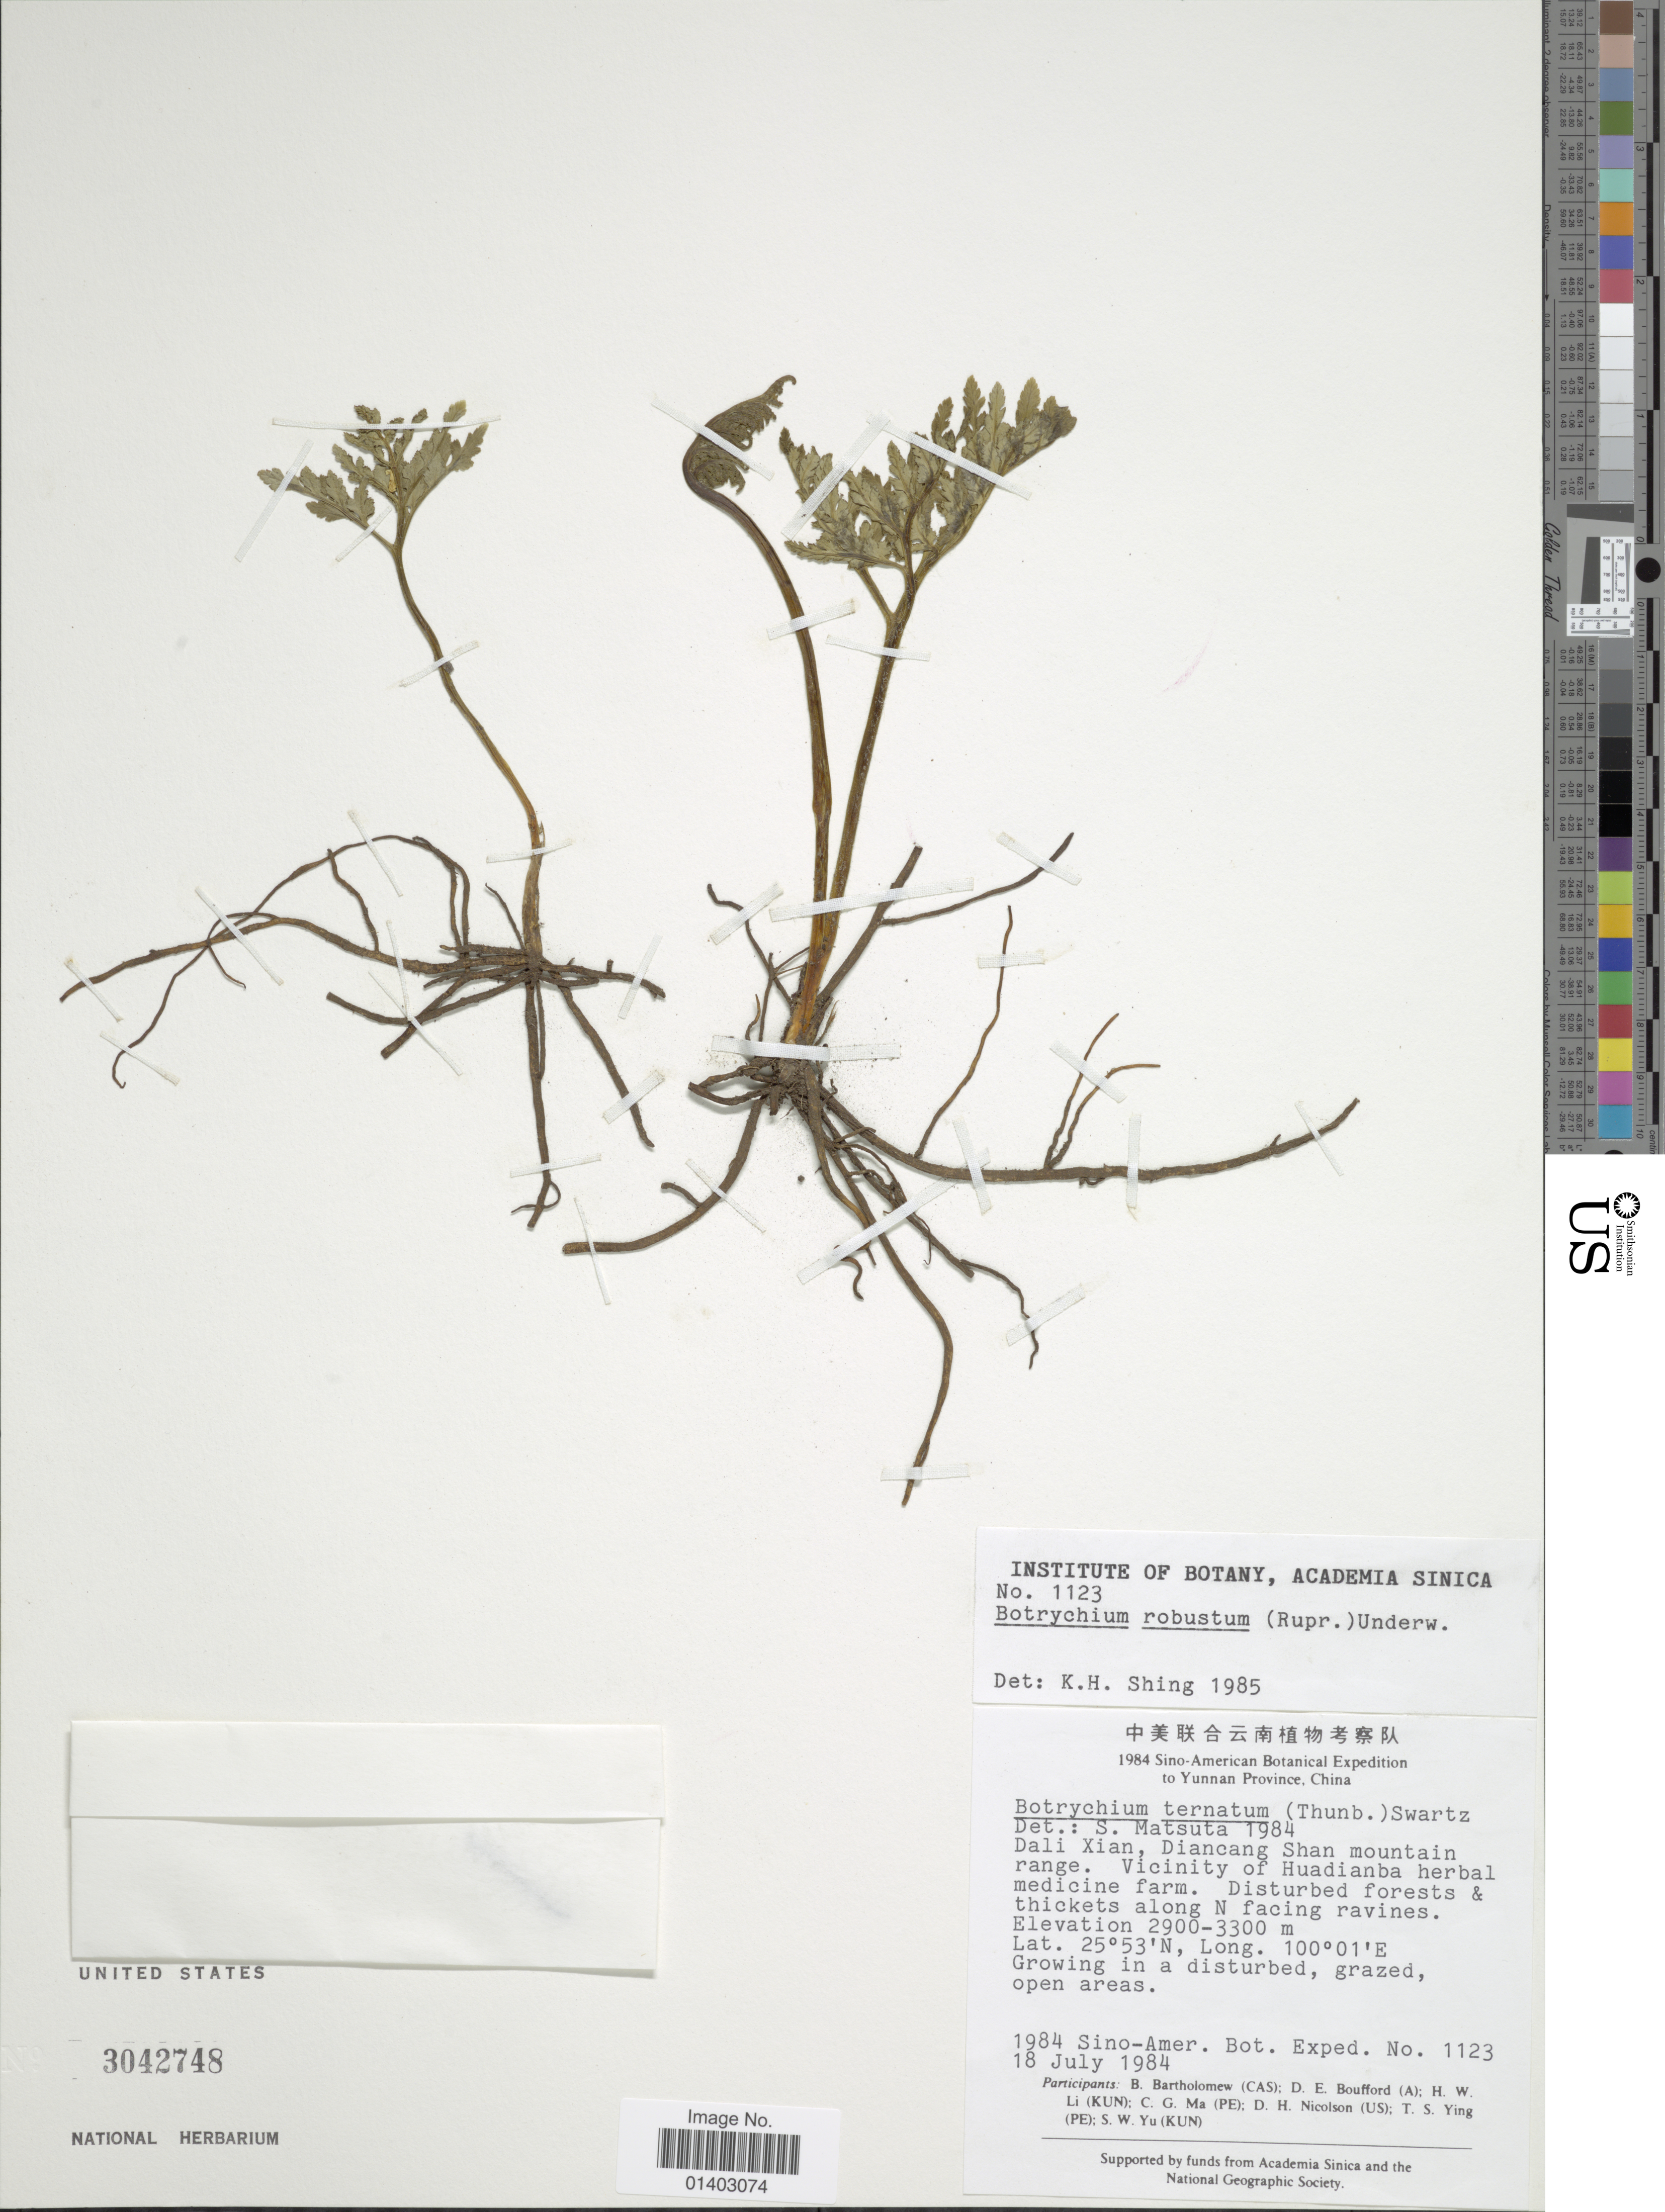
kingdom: Plantae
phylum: Tracheophyta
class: Polypodiopsida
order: Ophioglossales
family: Ophioglossaceae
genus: Botrychium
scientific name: Botrychium robustum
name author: (Rupr.) Underw.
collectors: B. Bartholomew, D. E. Boufford, H. W. Li, C. Ma & et al.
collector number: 1123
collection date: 1984-07-18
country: China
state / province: Yunnan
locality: Dali Xian, Diancang Shan mountain range. Vicinity of Huadianba herbal ,edicine farm. Disturbed forest & thickets along N facing ravines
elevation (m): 2900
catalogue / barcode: US 3042748